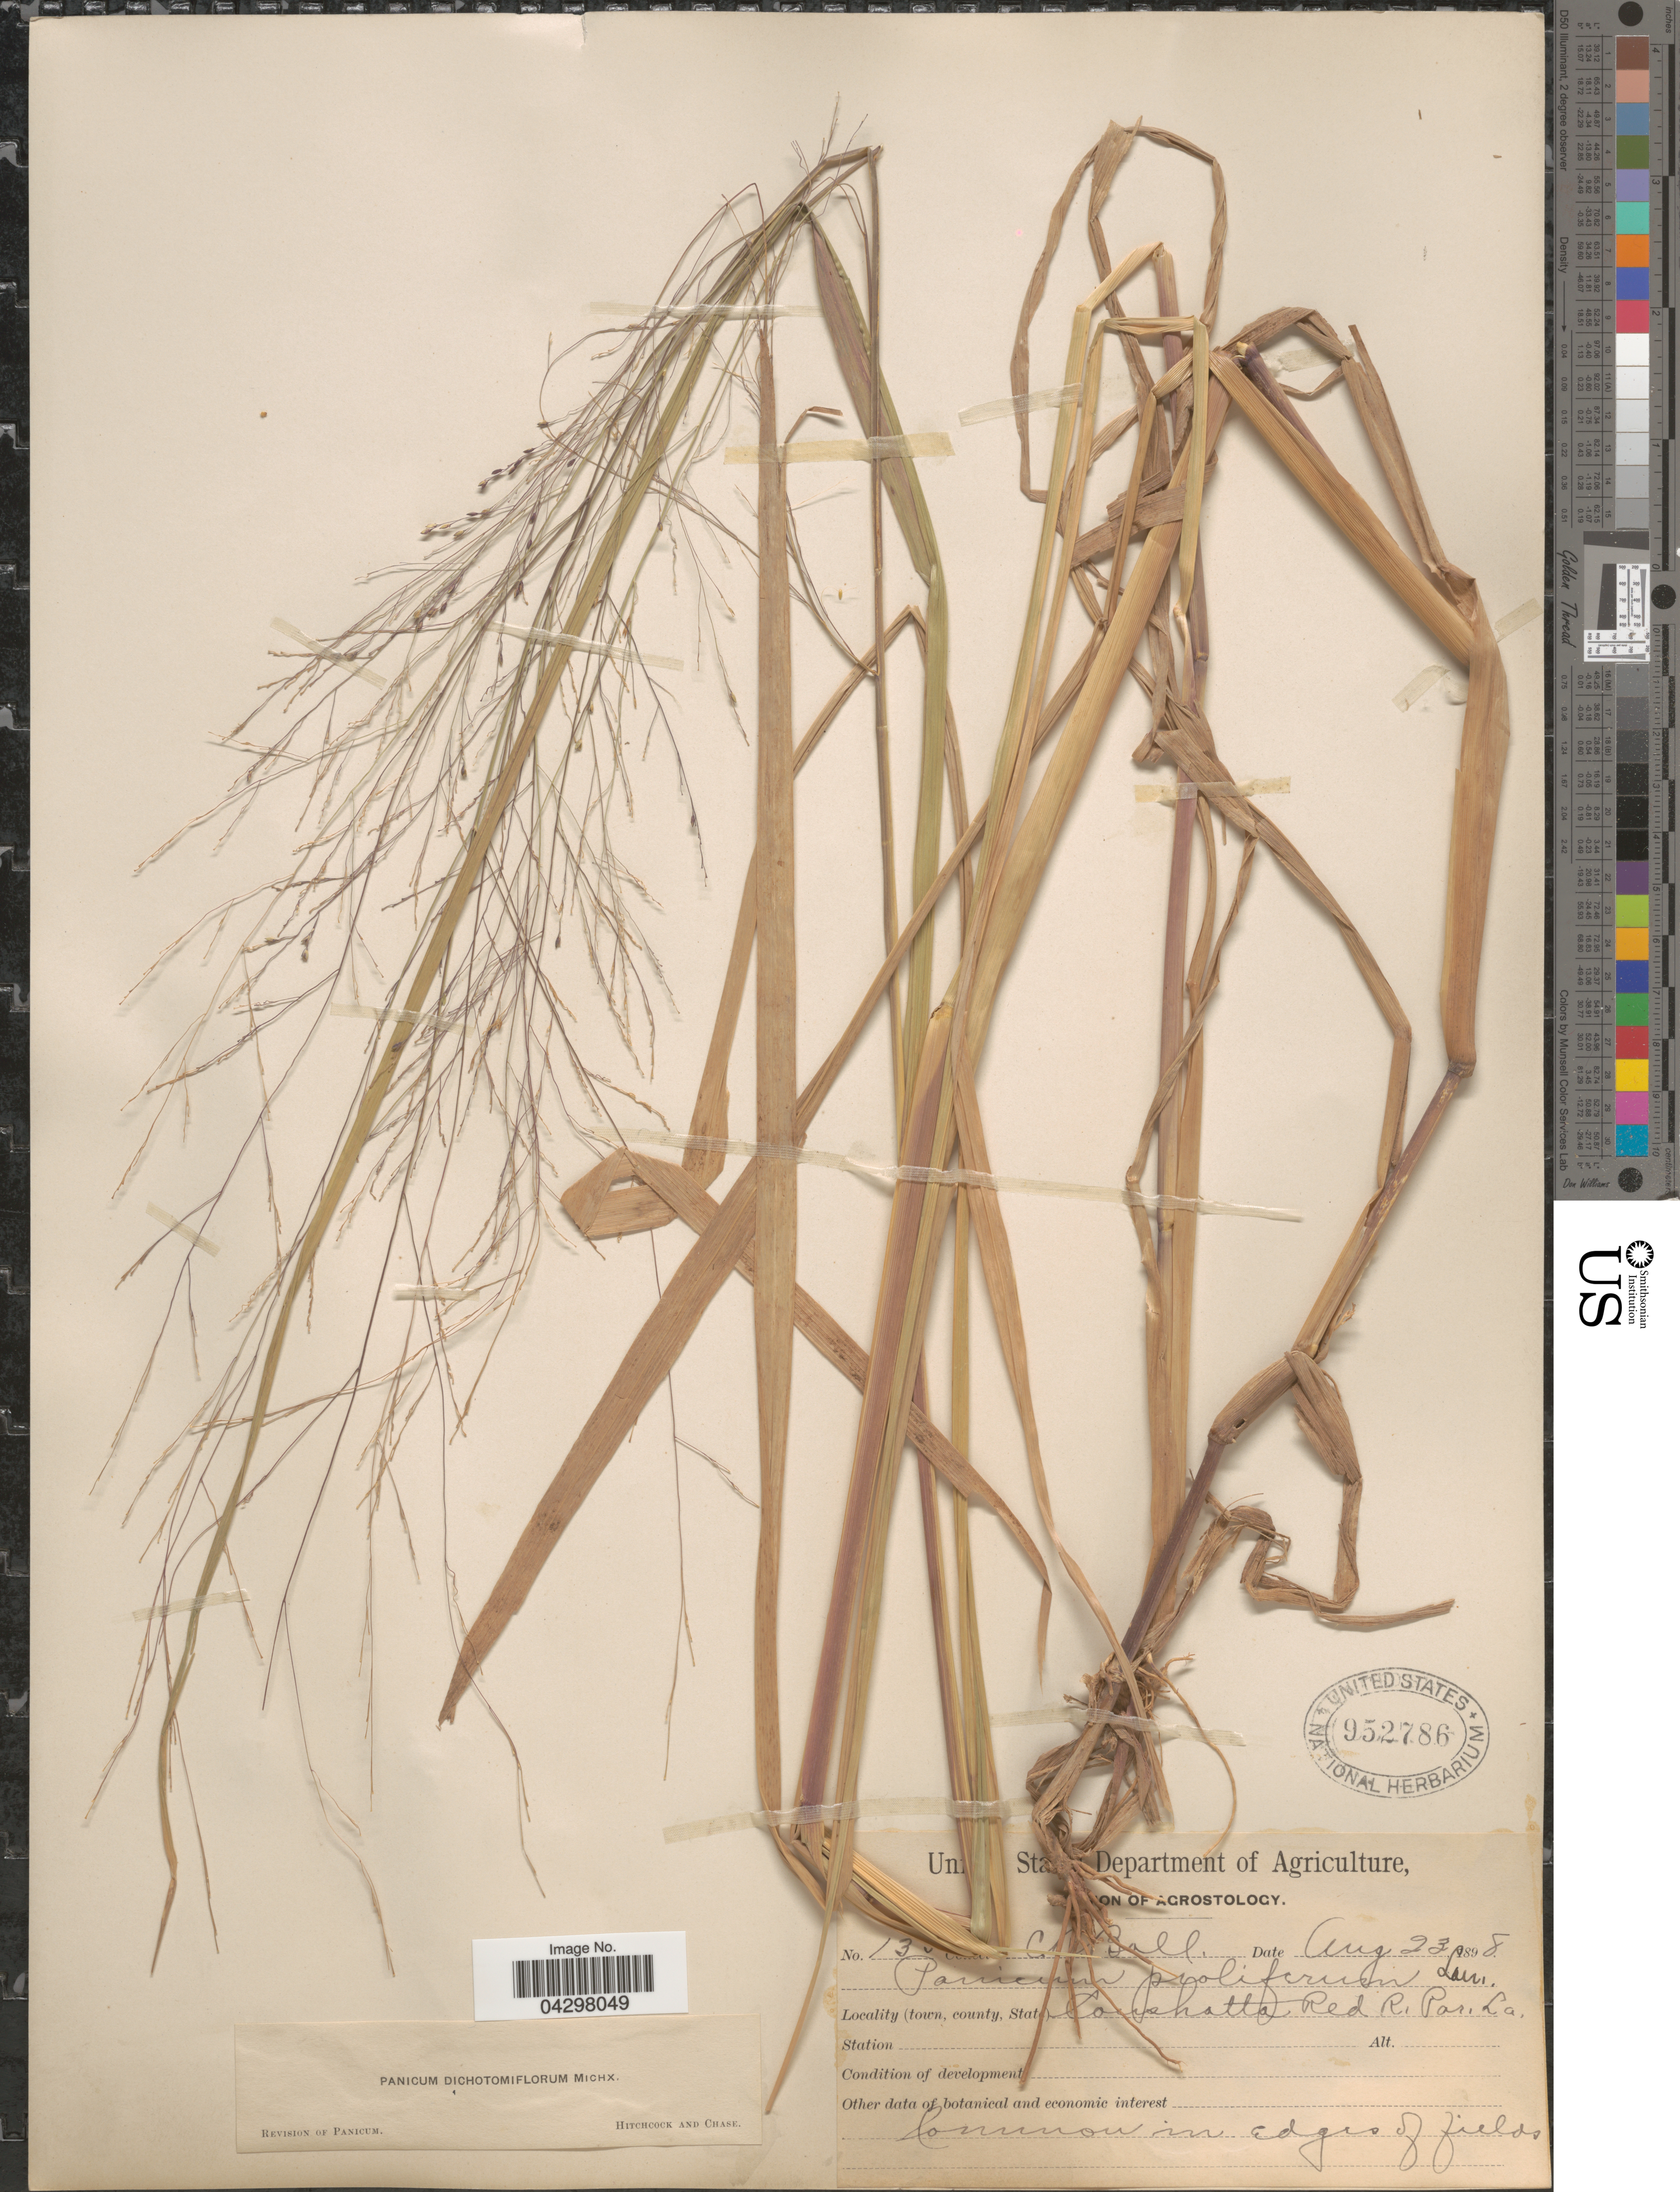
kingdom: Plantae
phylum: Tracheophyta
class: Liliopsida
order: Poales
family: Poaceae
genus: Panicum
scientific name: Panicum dichotomiflorum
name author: Michx.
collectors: C. R. Ball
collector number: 130*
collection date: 1898-08-23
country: United States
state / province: Louisiana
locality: Coushatta Red R. Par.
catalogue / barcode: US 952786